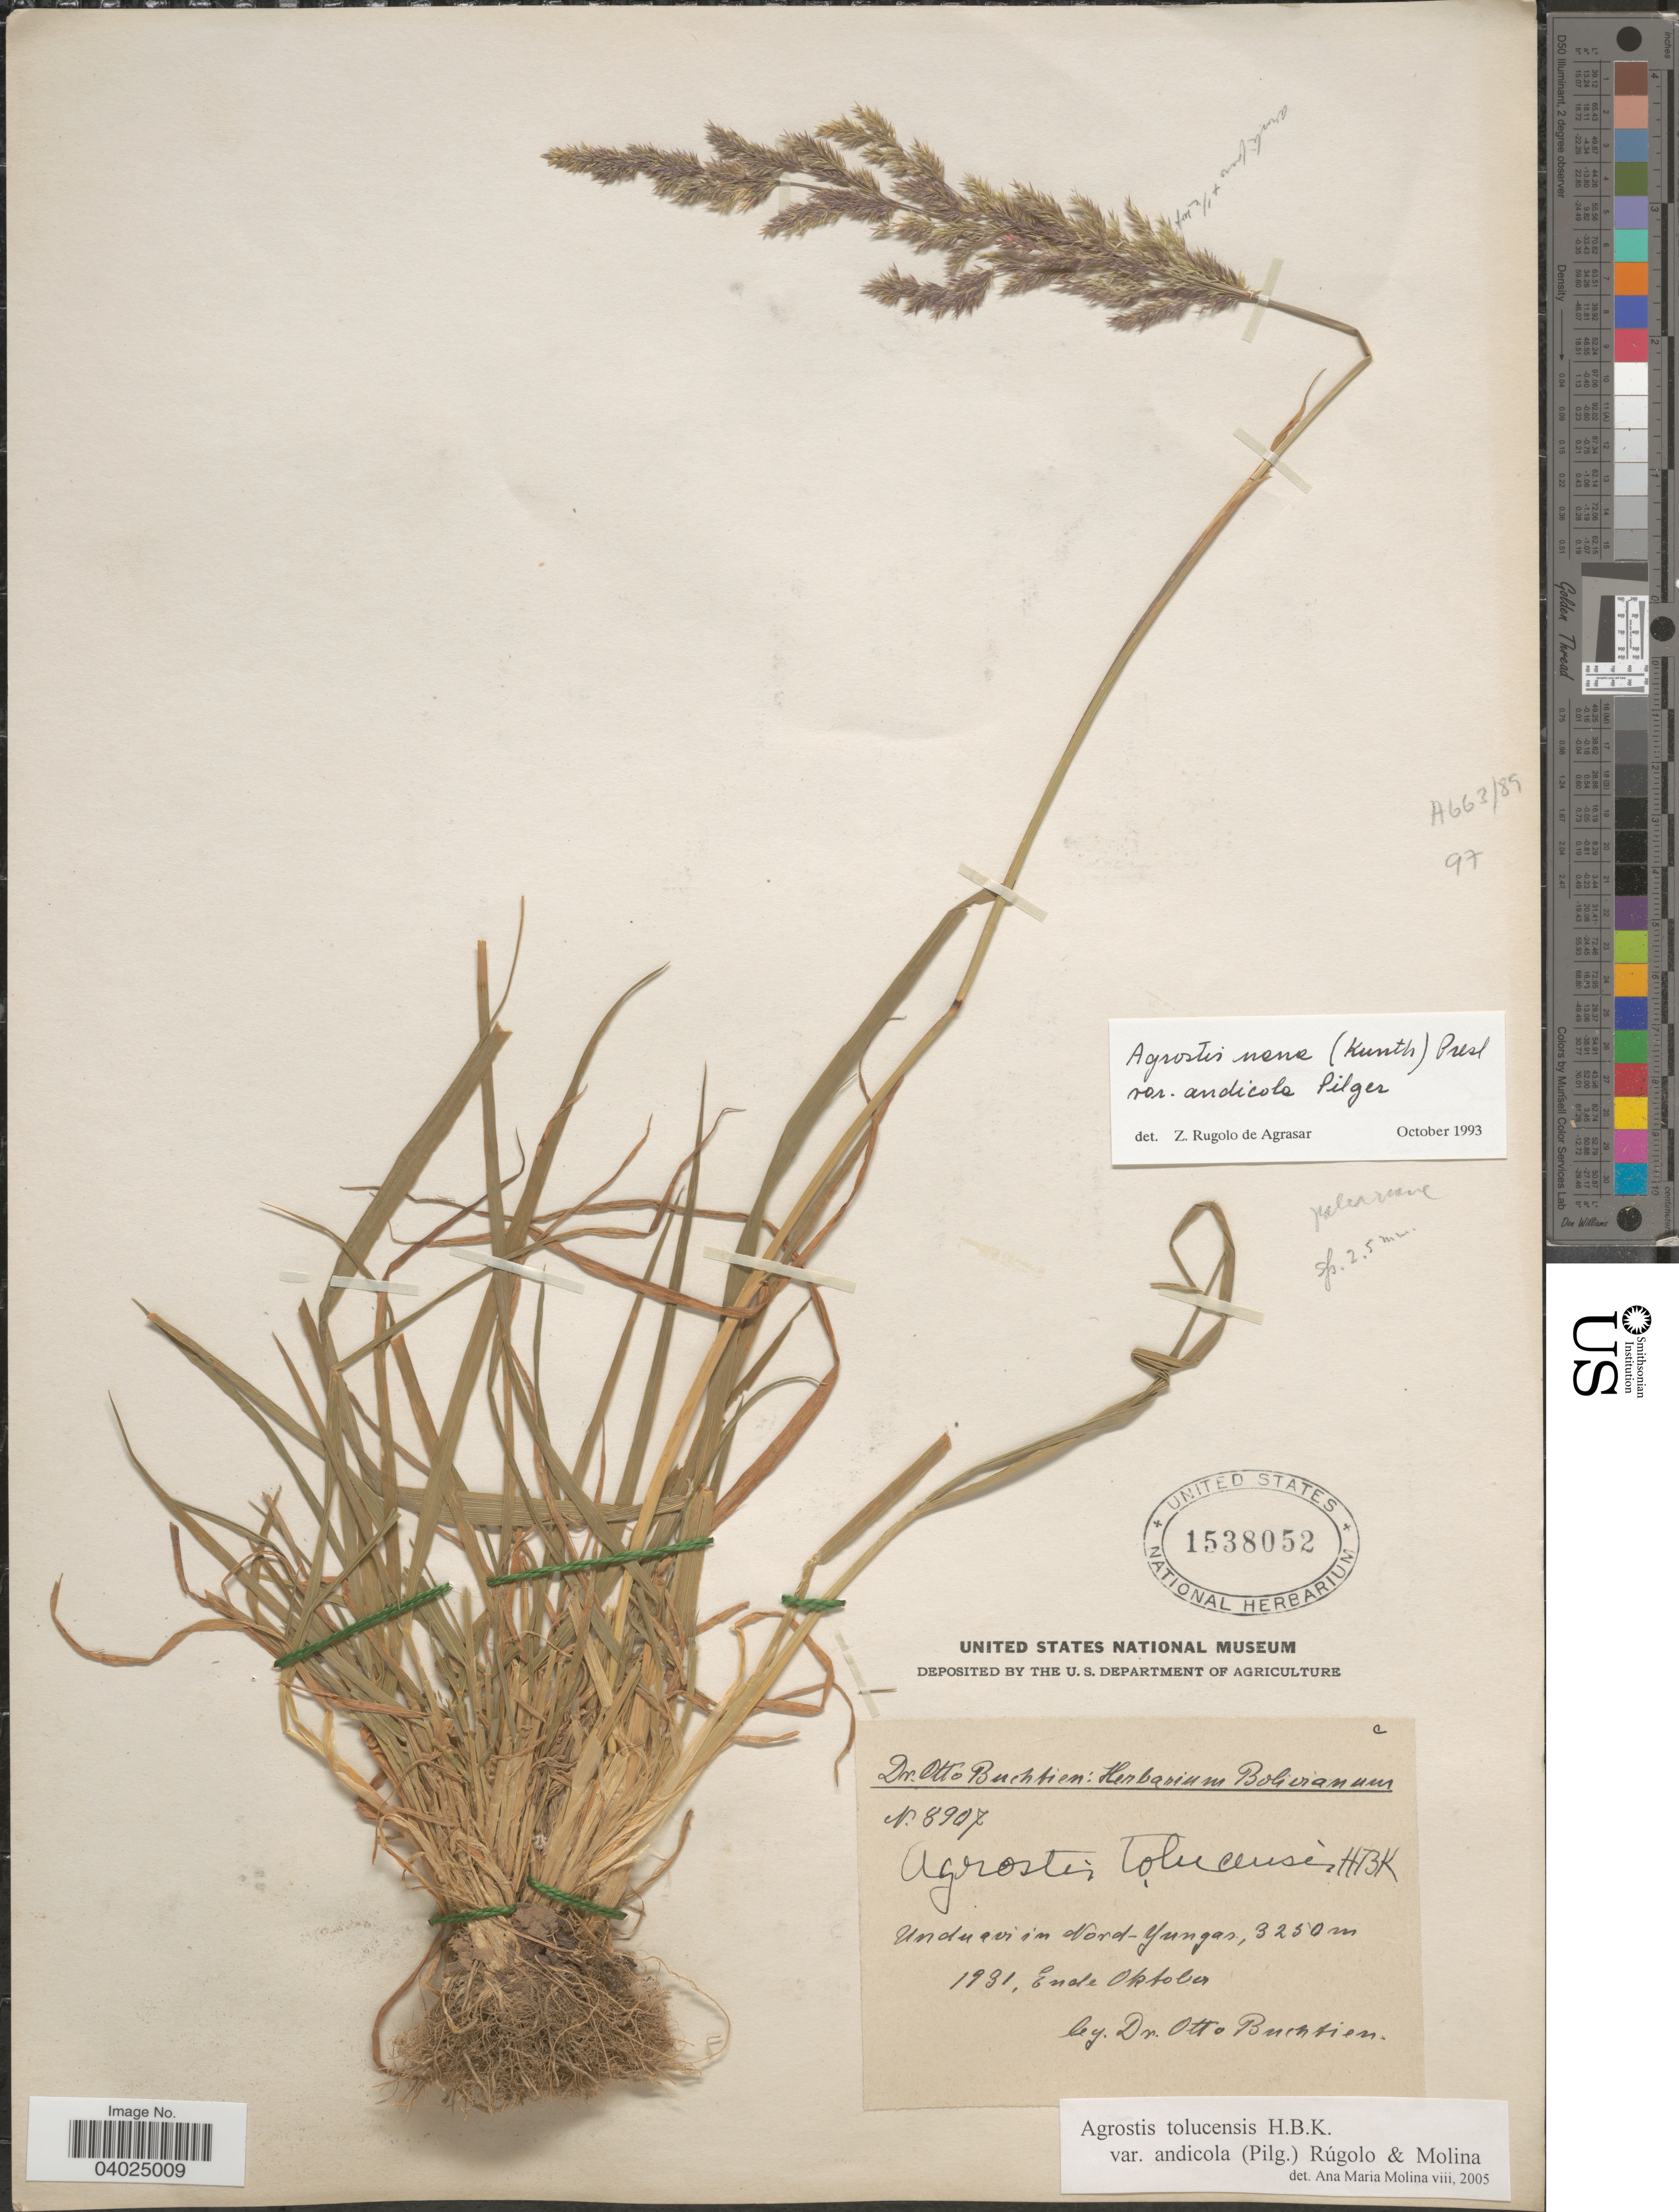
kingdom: Plantae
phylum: Tracheophyta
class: Liliopsida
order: Poales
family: Poaceae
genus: Agrostis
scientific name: Agrostis tolucensis var. andicola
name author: (Pilg.) Rúgolo & A.M. Molina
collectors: O. Buchtien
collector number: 8907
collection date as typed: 1931, Ende Oktober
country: Bolivia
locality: Unduavi in Nord-Yungas.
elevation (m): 3250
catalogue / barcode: US 1538052